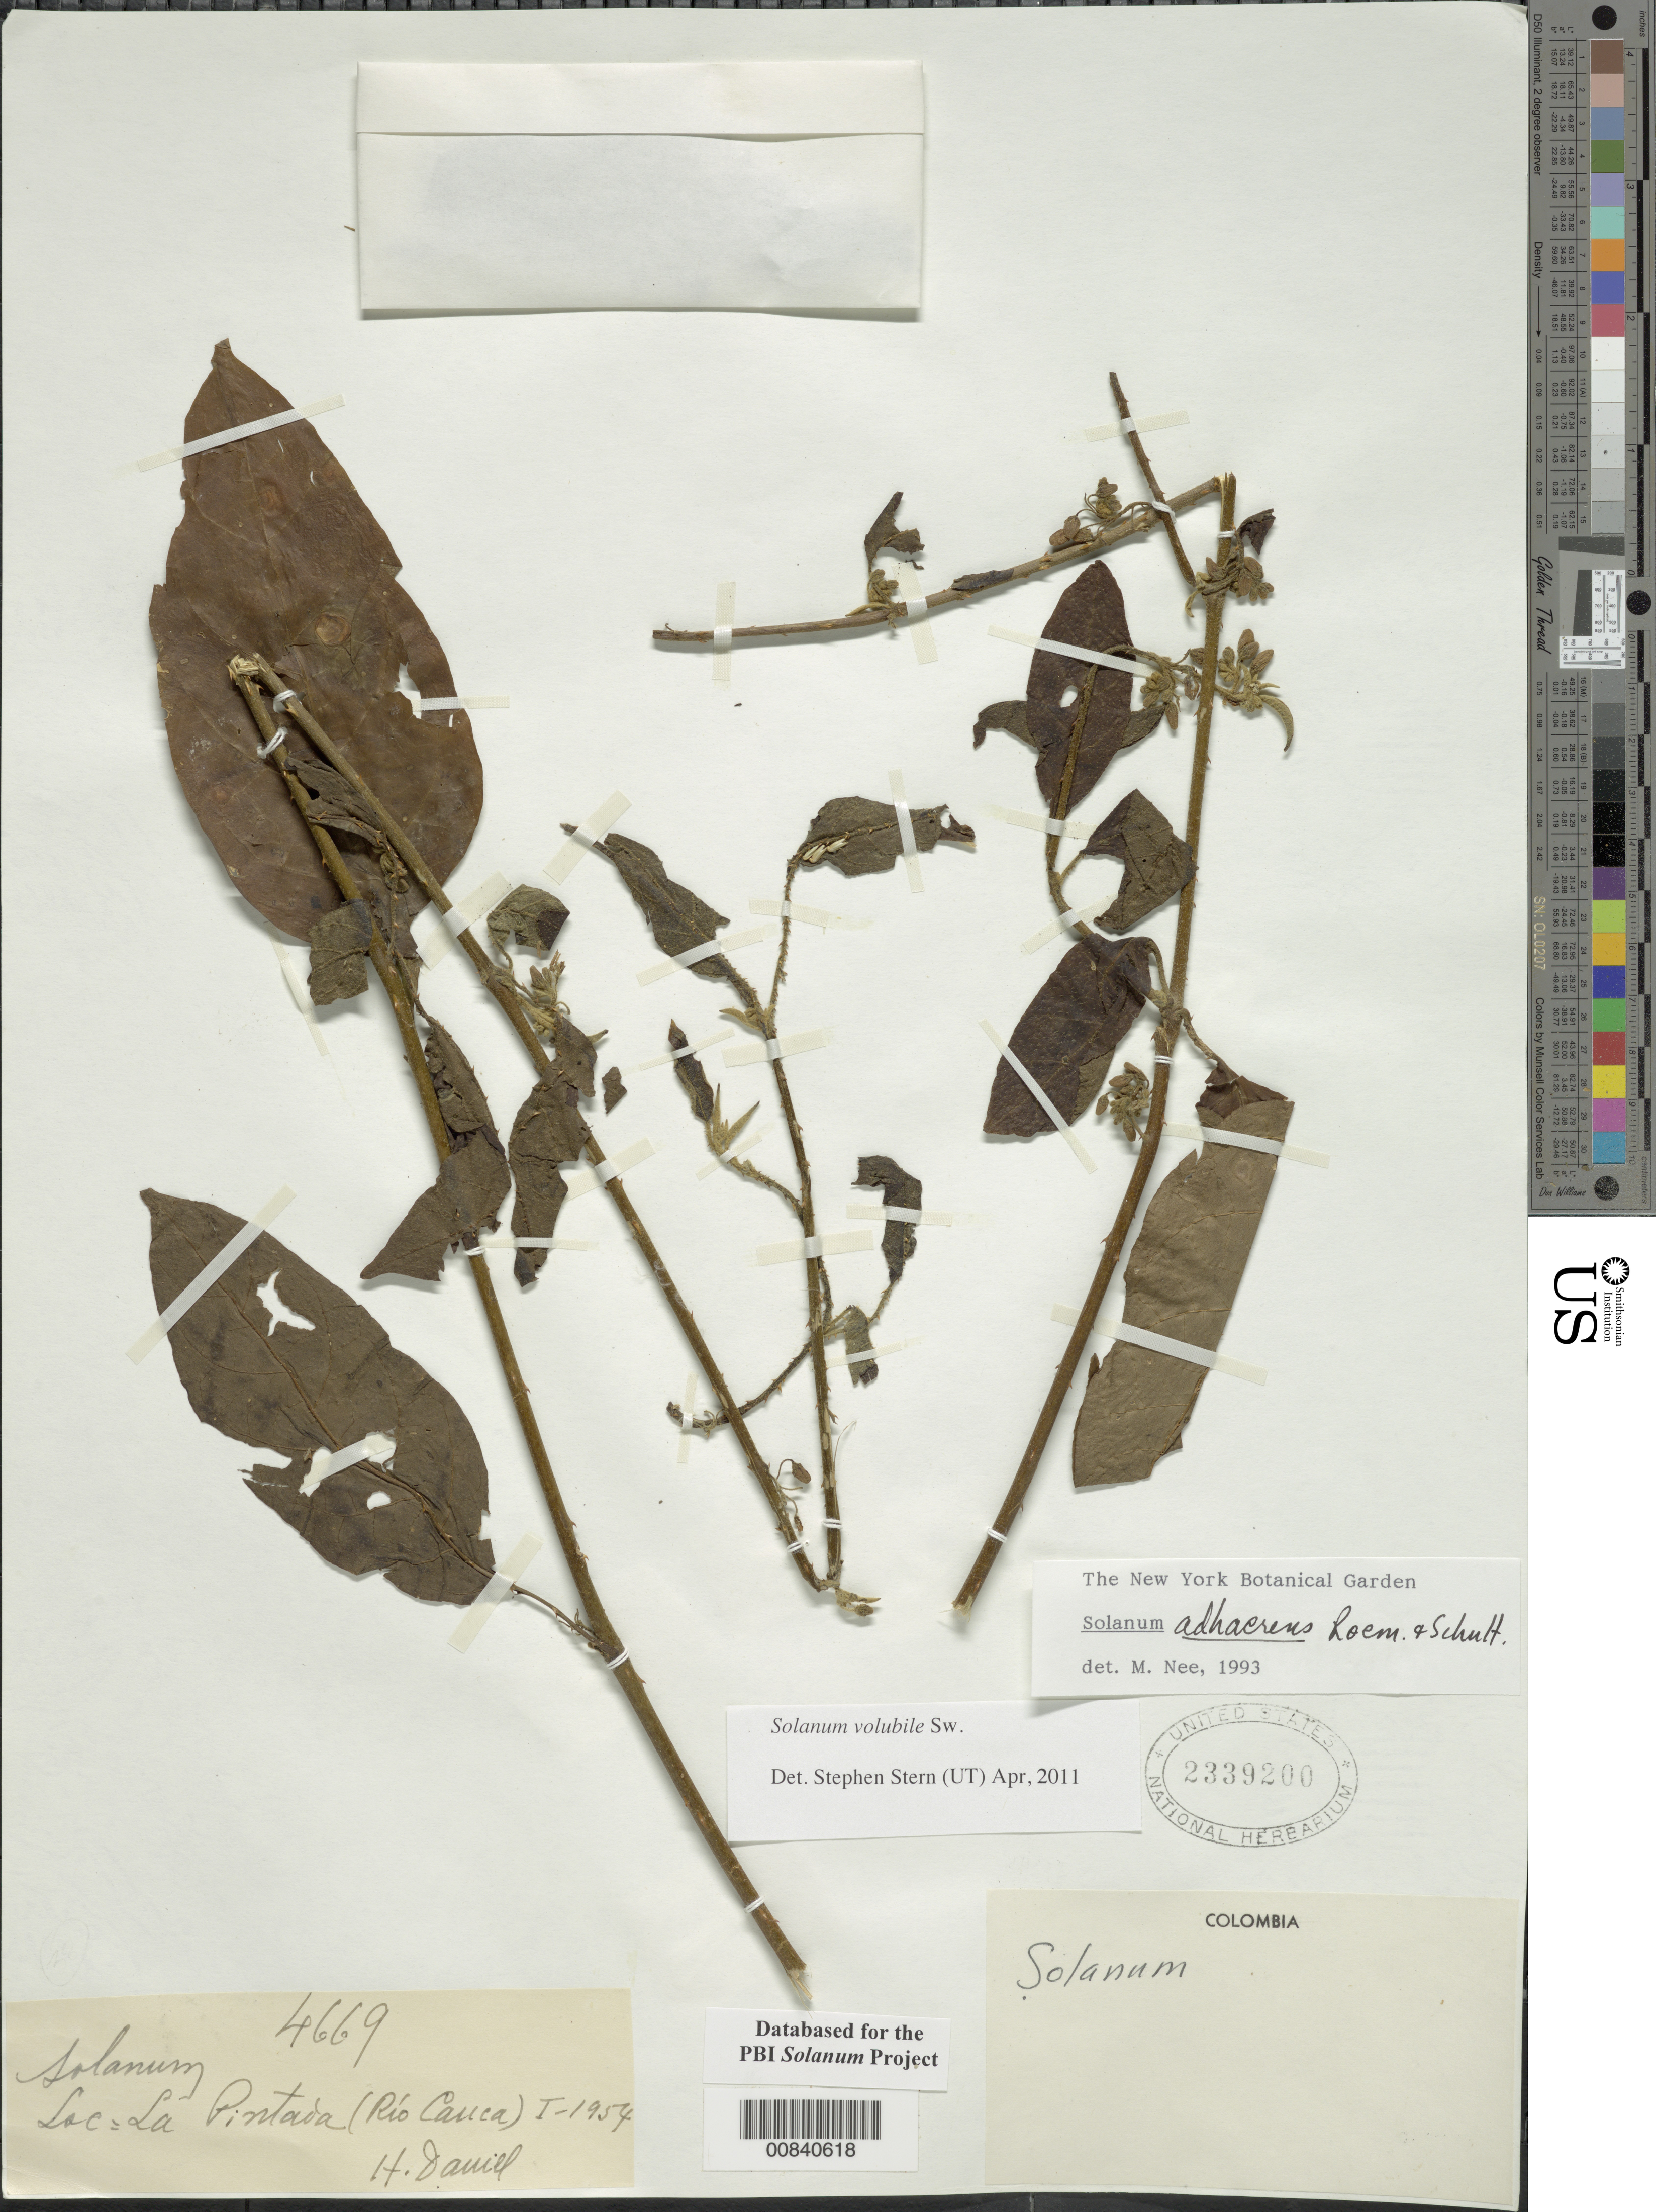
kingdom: Plantae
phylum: Tracheophyta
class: Magnoliopsida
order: Solanales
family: Solanaceae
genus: Solanum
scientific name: Solanum volubile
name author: Sw.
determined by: Stern, S. R., (UT)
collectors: H. Daniel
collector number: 4669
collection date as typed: Jan 1954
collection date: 1954-01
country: Colombia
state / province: Antioquia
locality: Lac La Pintada, Rio Cauca.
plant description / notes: Previously databased for the PBI Solanum Project; entered into EMU by MJDatiles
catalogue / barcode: US 2339200